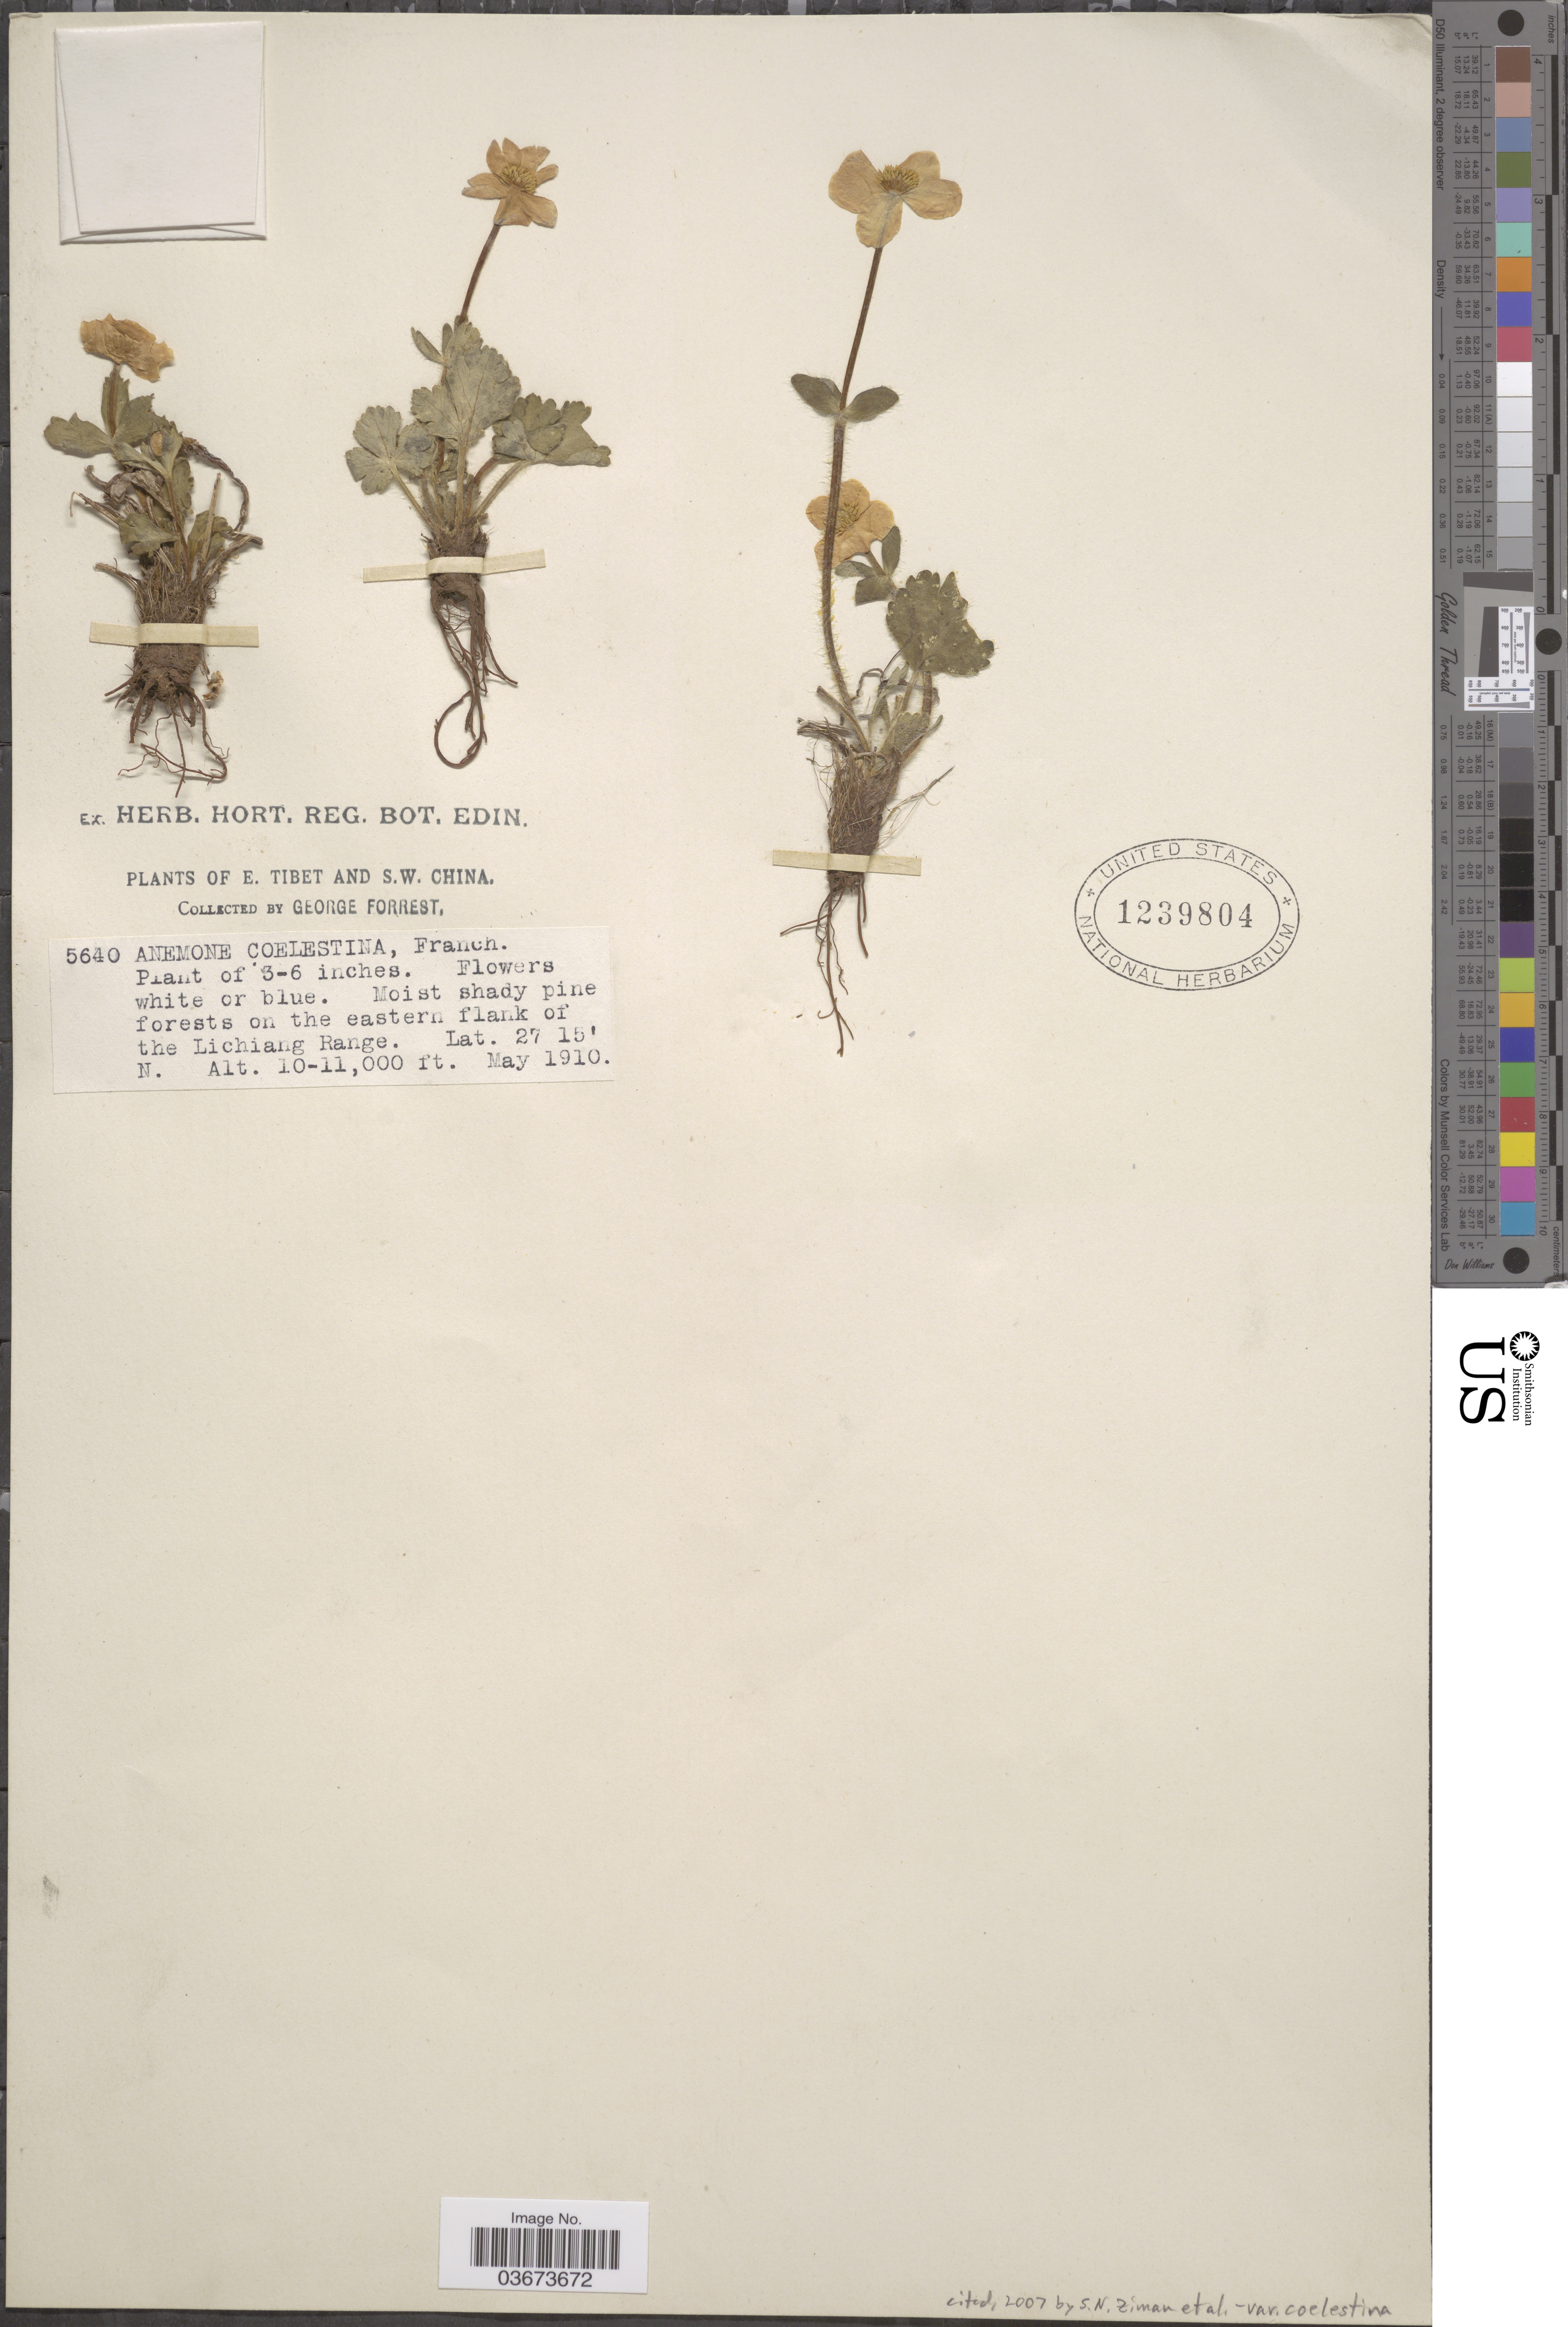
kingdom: Plantae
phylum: Tracheophyta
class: Magnoliopsida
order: Ranunculales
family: Ranunculaceae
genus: Anemone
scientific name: Anemone coelestina var. coelestina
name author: Franch.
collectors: G. Forrest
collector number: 5640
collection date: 1910-05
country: China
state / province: Xizang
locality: E. Tibet and S.W. China. Forests on the eastern flank of the Lichiang Range.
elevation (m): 3048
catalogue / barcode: US 1239804